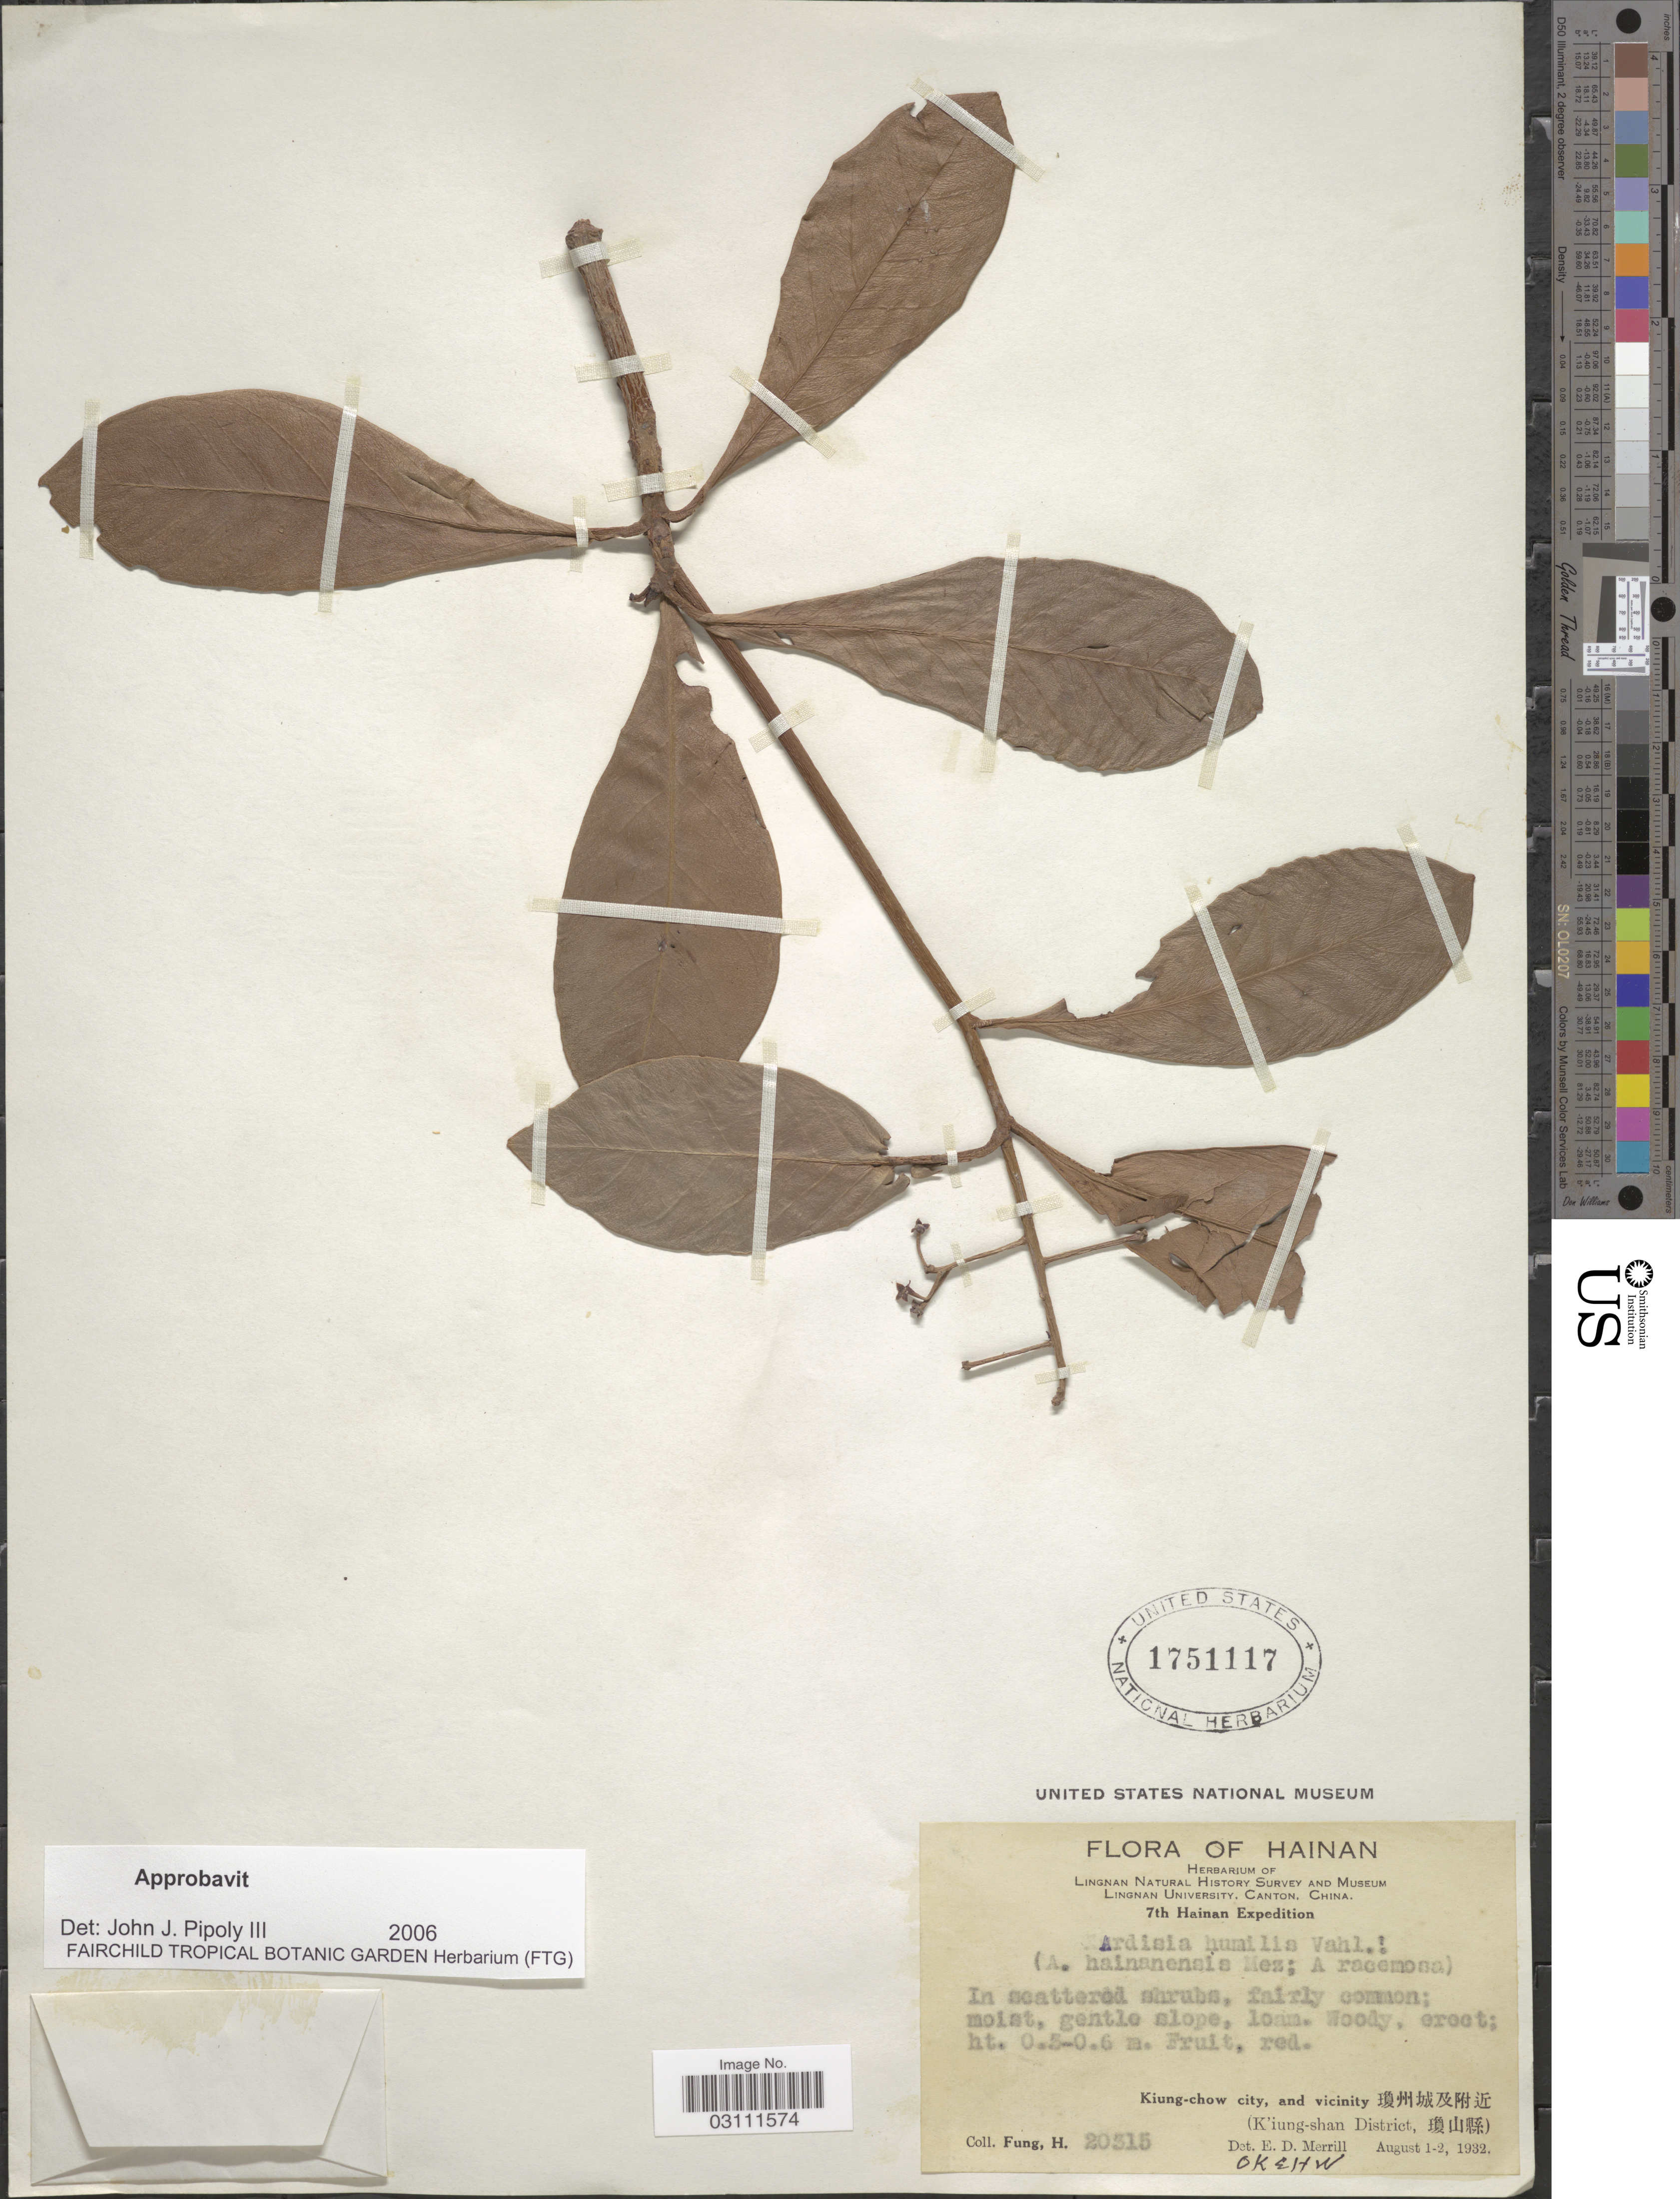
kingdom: Plantae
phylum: Tracheophyta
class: Magnoliopsida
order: Ericales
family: Primulaceae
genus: Ardisia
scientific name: Ardisia humilis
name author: Vahl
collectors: H. Fung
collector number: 20315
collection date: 1932-08-01/1932-08-02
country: China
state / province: Hainan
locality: Hainan, Kiung-chow city, and vicinity (K'iung-shan District).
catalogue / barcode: US 1751117